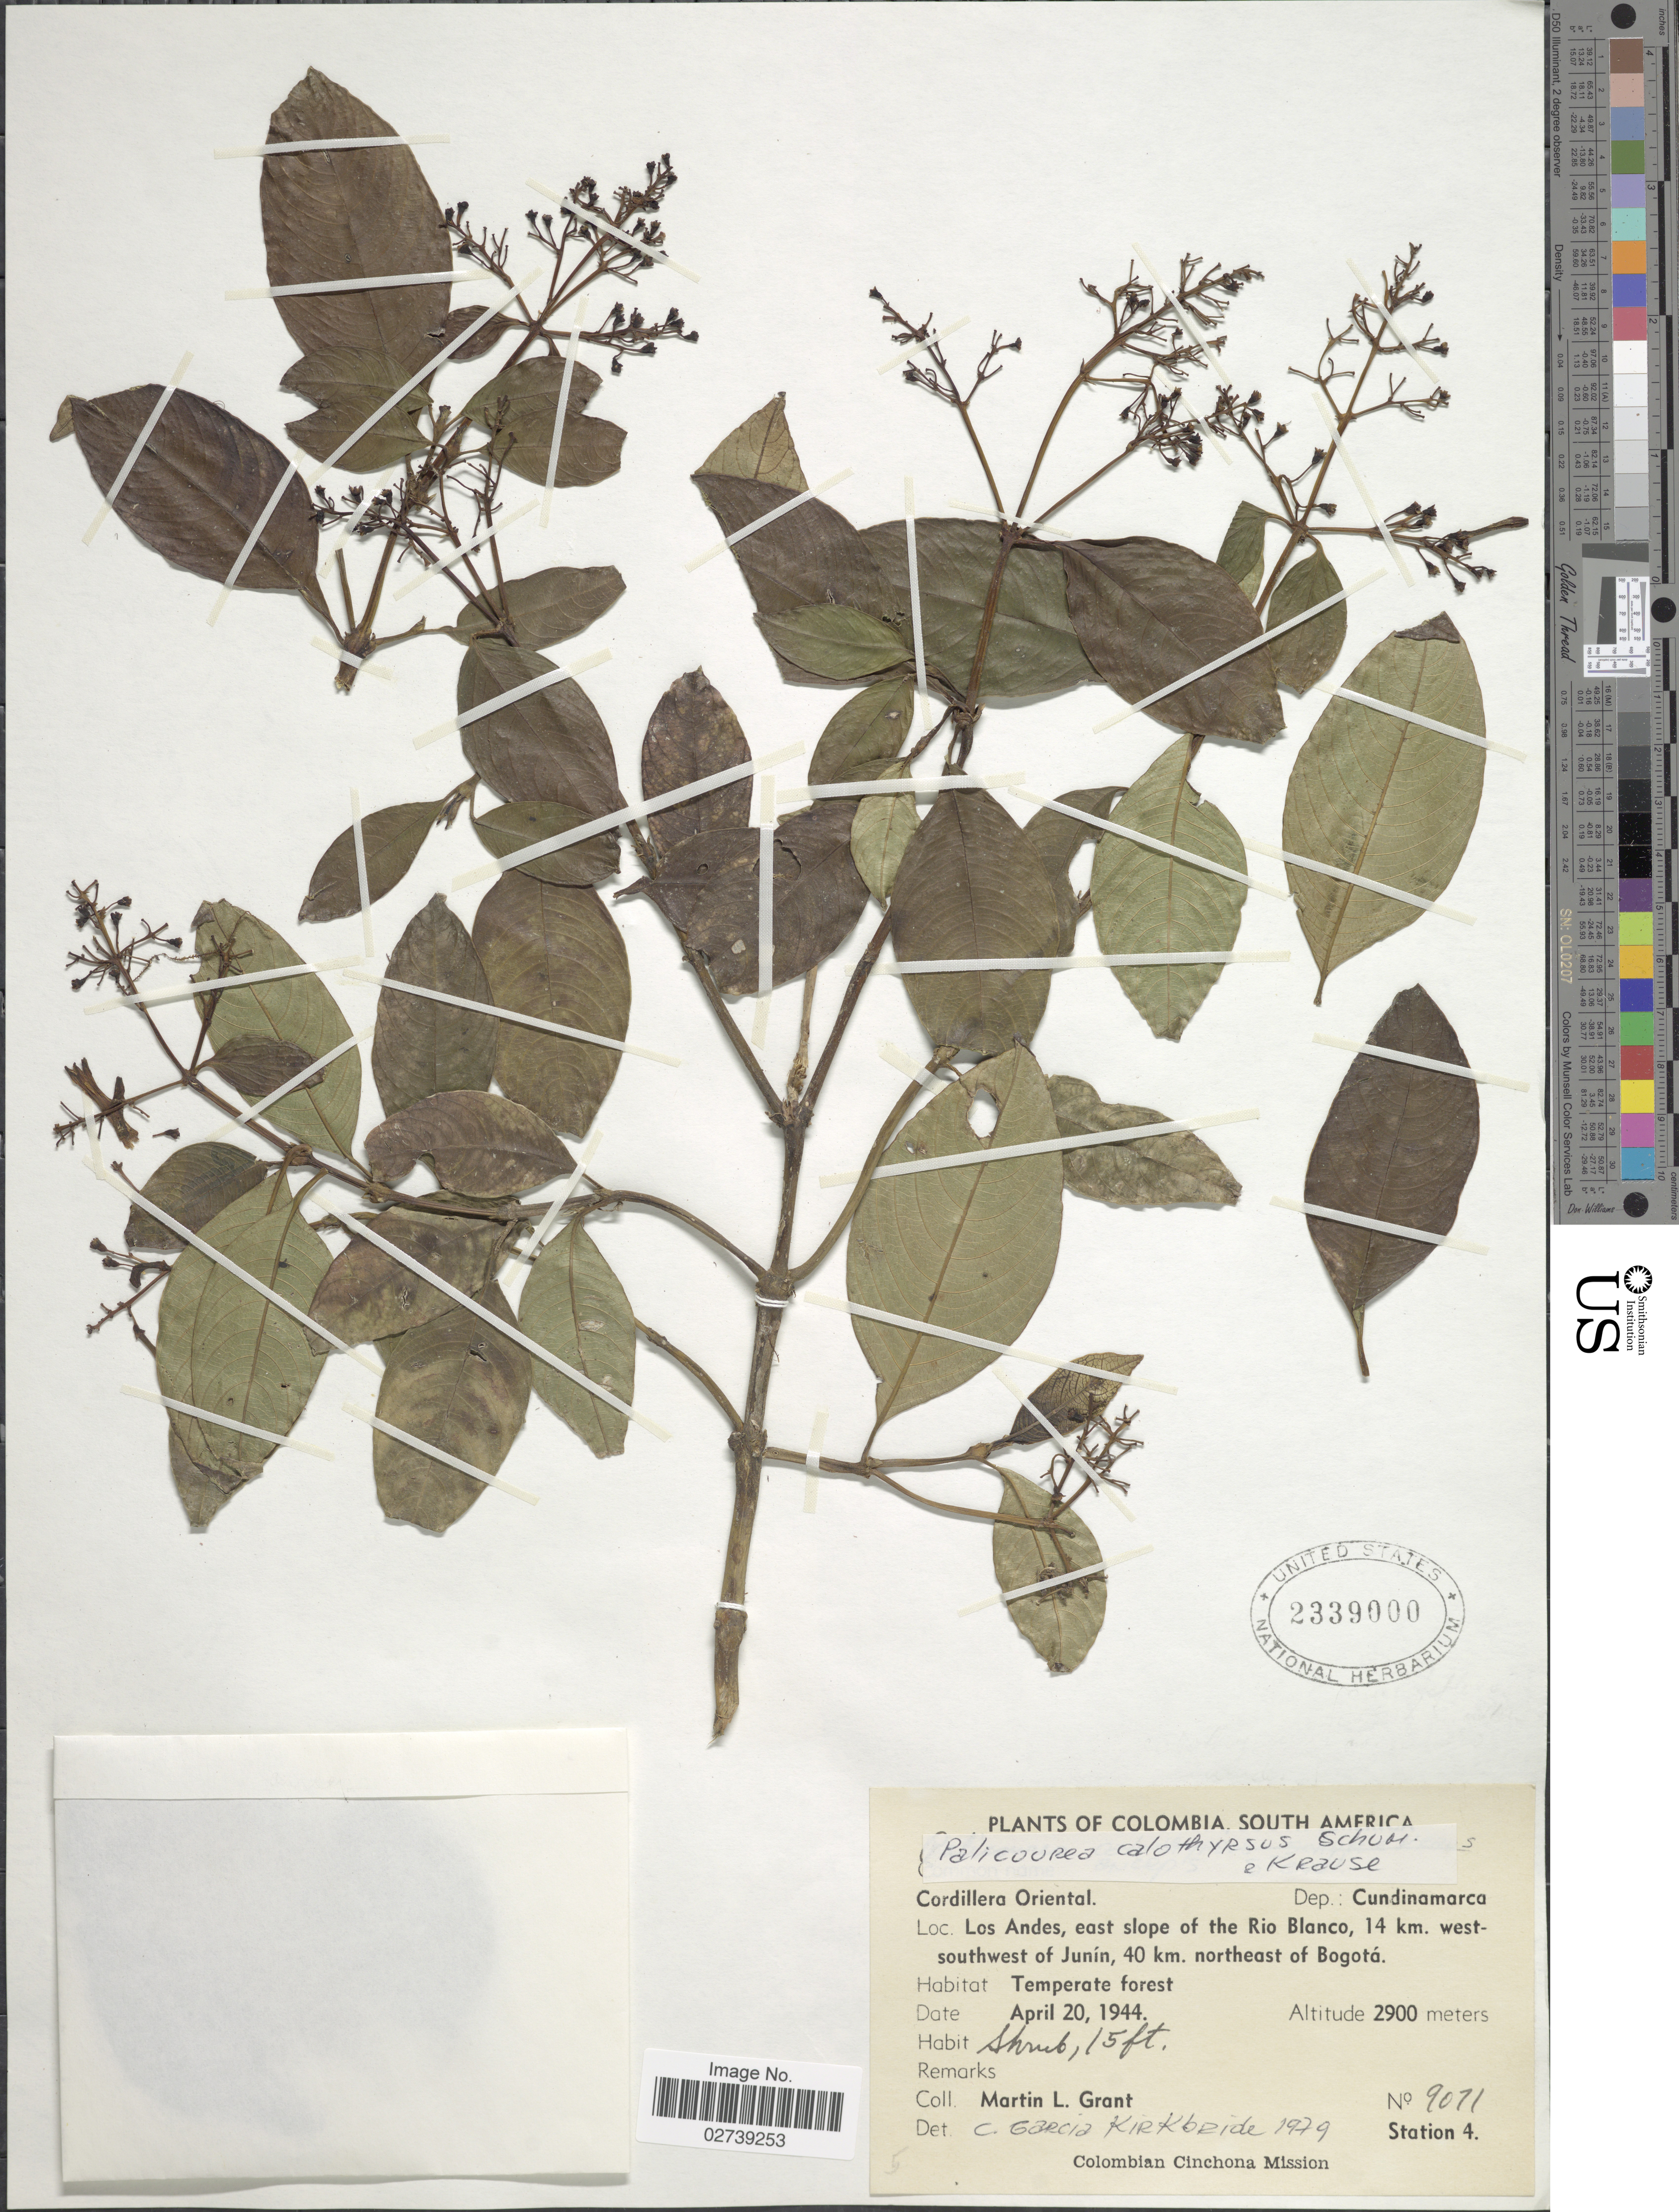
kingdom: Plantae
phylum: Tracheophyta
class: Magnoliopsida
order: Gentianales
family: Rubiaceae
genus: Palicourea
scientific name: Palicourea calothyrsus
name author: K. Schum. & K. Krause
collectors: M. L. Grant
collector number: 9071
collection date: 1944-04-20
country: Colombia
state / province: Cundinamarca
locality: Cordillera Oriental. Dep.: Cundinamarca. Los Andes, east slope of the Rio Blanco, 14 km. west-southwest of Junín, 40 km. northeast of Bogotá. Station 4.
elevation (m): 2900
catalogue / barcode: US 2339000